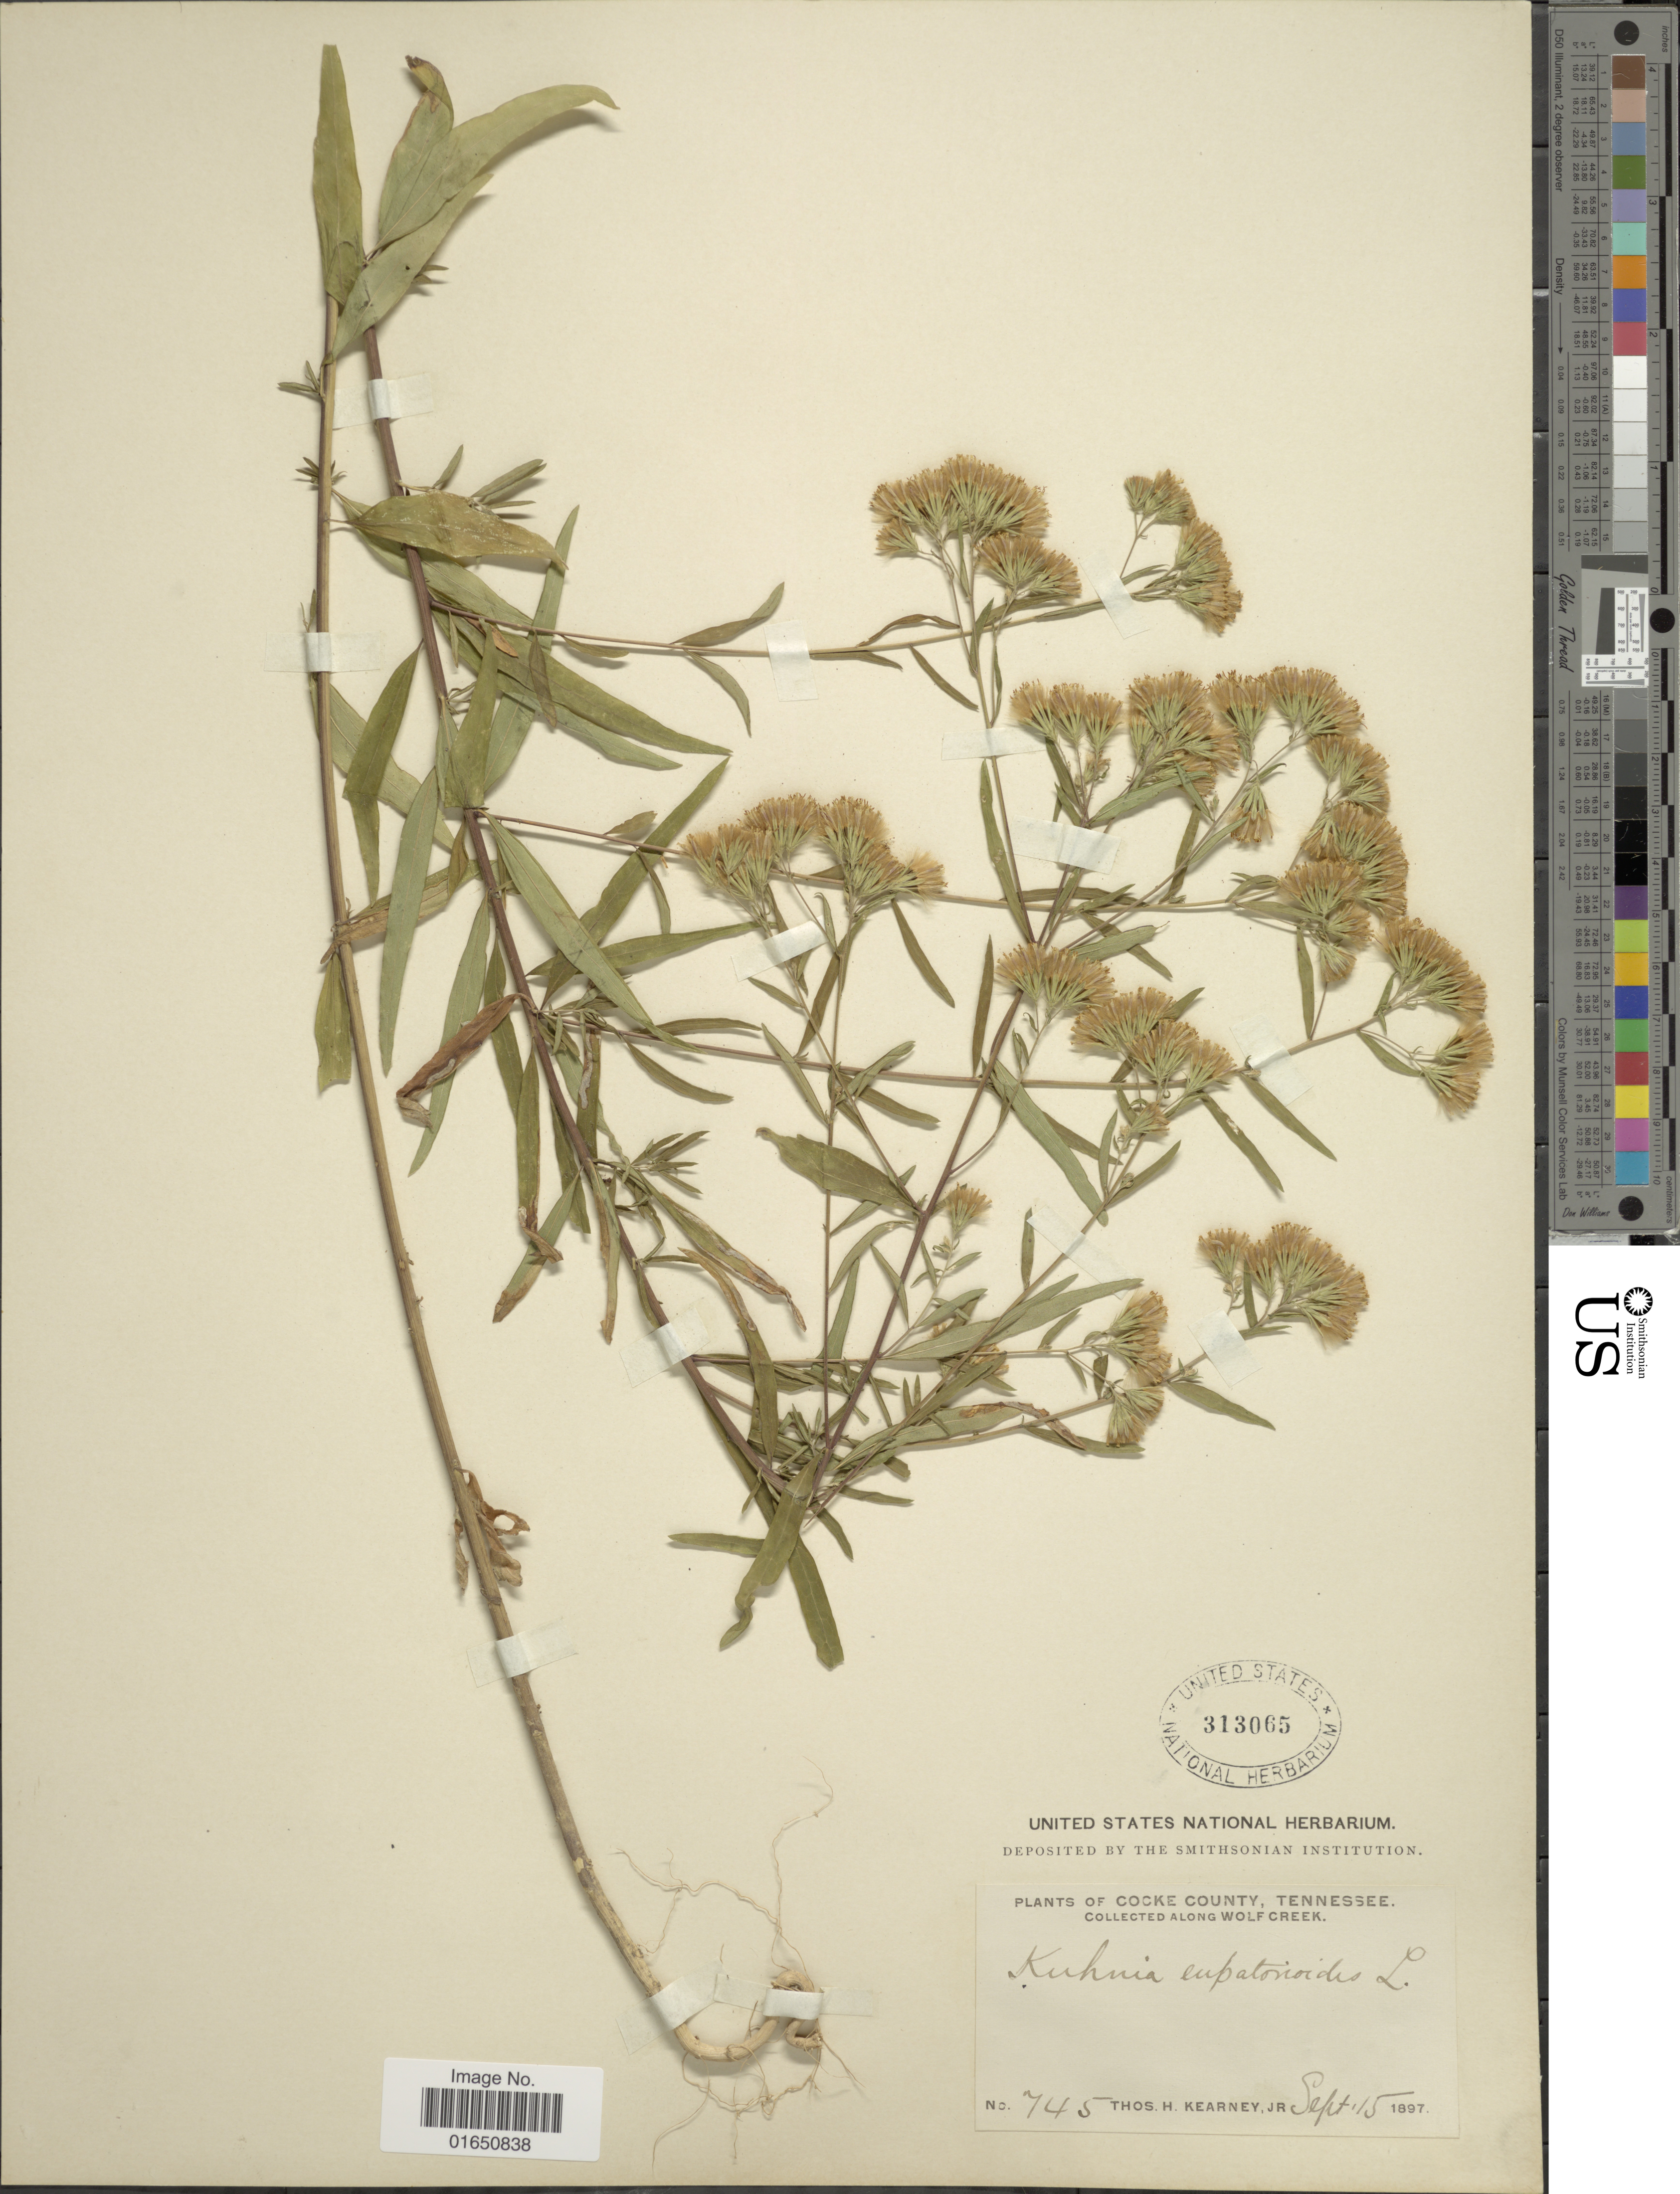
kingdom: Plantae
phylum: Tracheophyta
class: Magnoliopsida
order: Asterales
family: Asteraceae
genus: Brickellia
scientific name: Brickellia eupatorioides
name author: (L.) Shinners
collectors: T. H. Kearney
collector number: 745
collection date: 1897-09-15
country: United States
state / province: Tennessee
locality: Cocke County, along Wolf Creek.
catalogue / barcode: US 313065